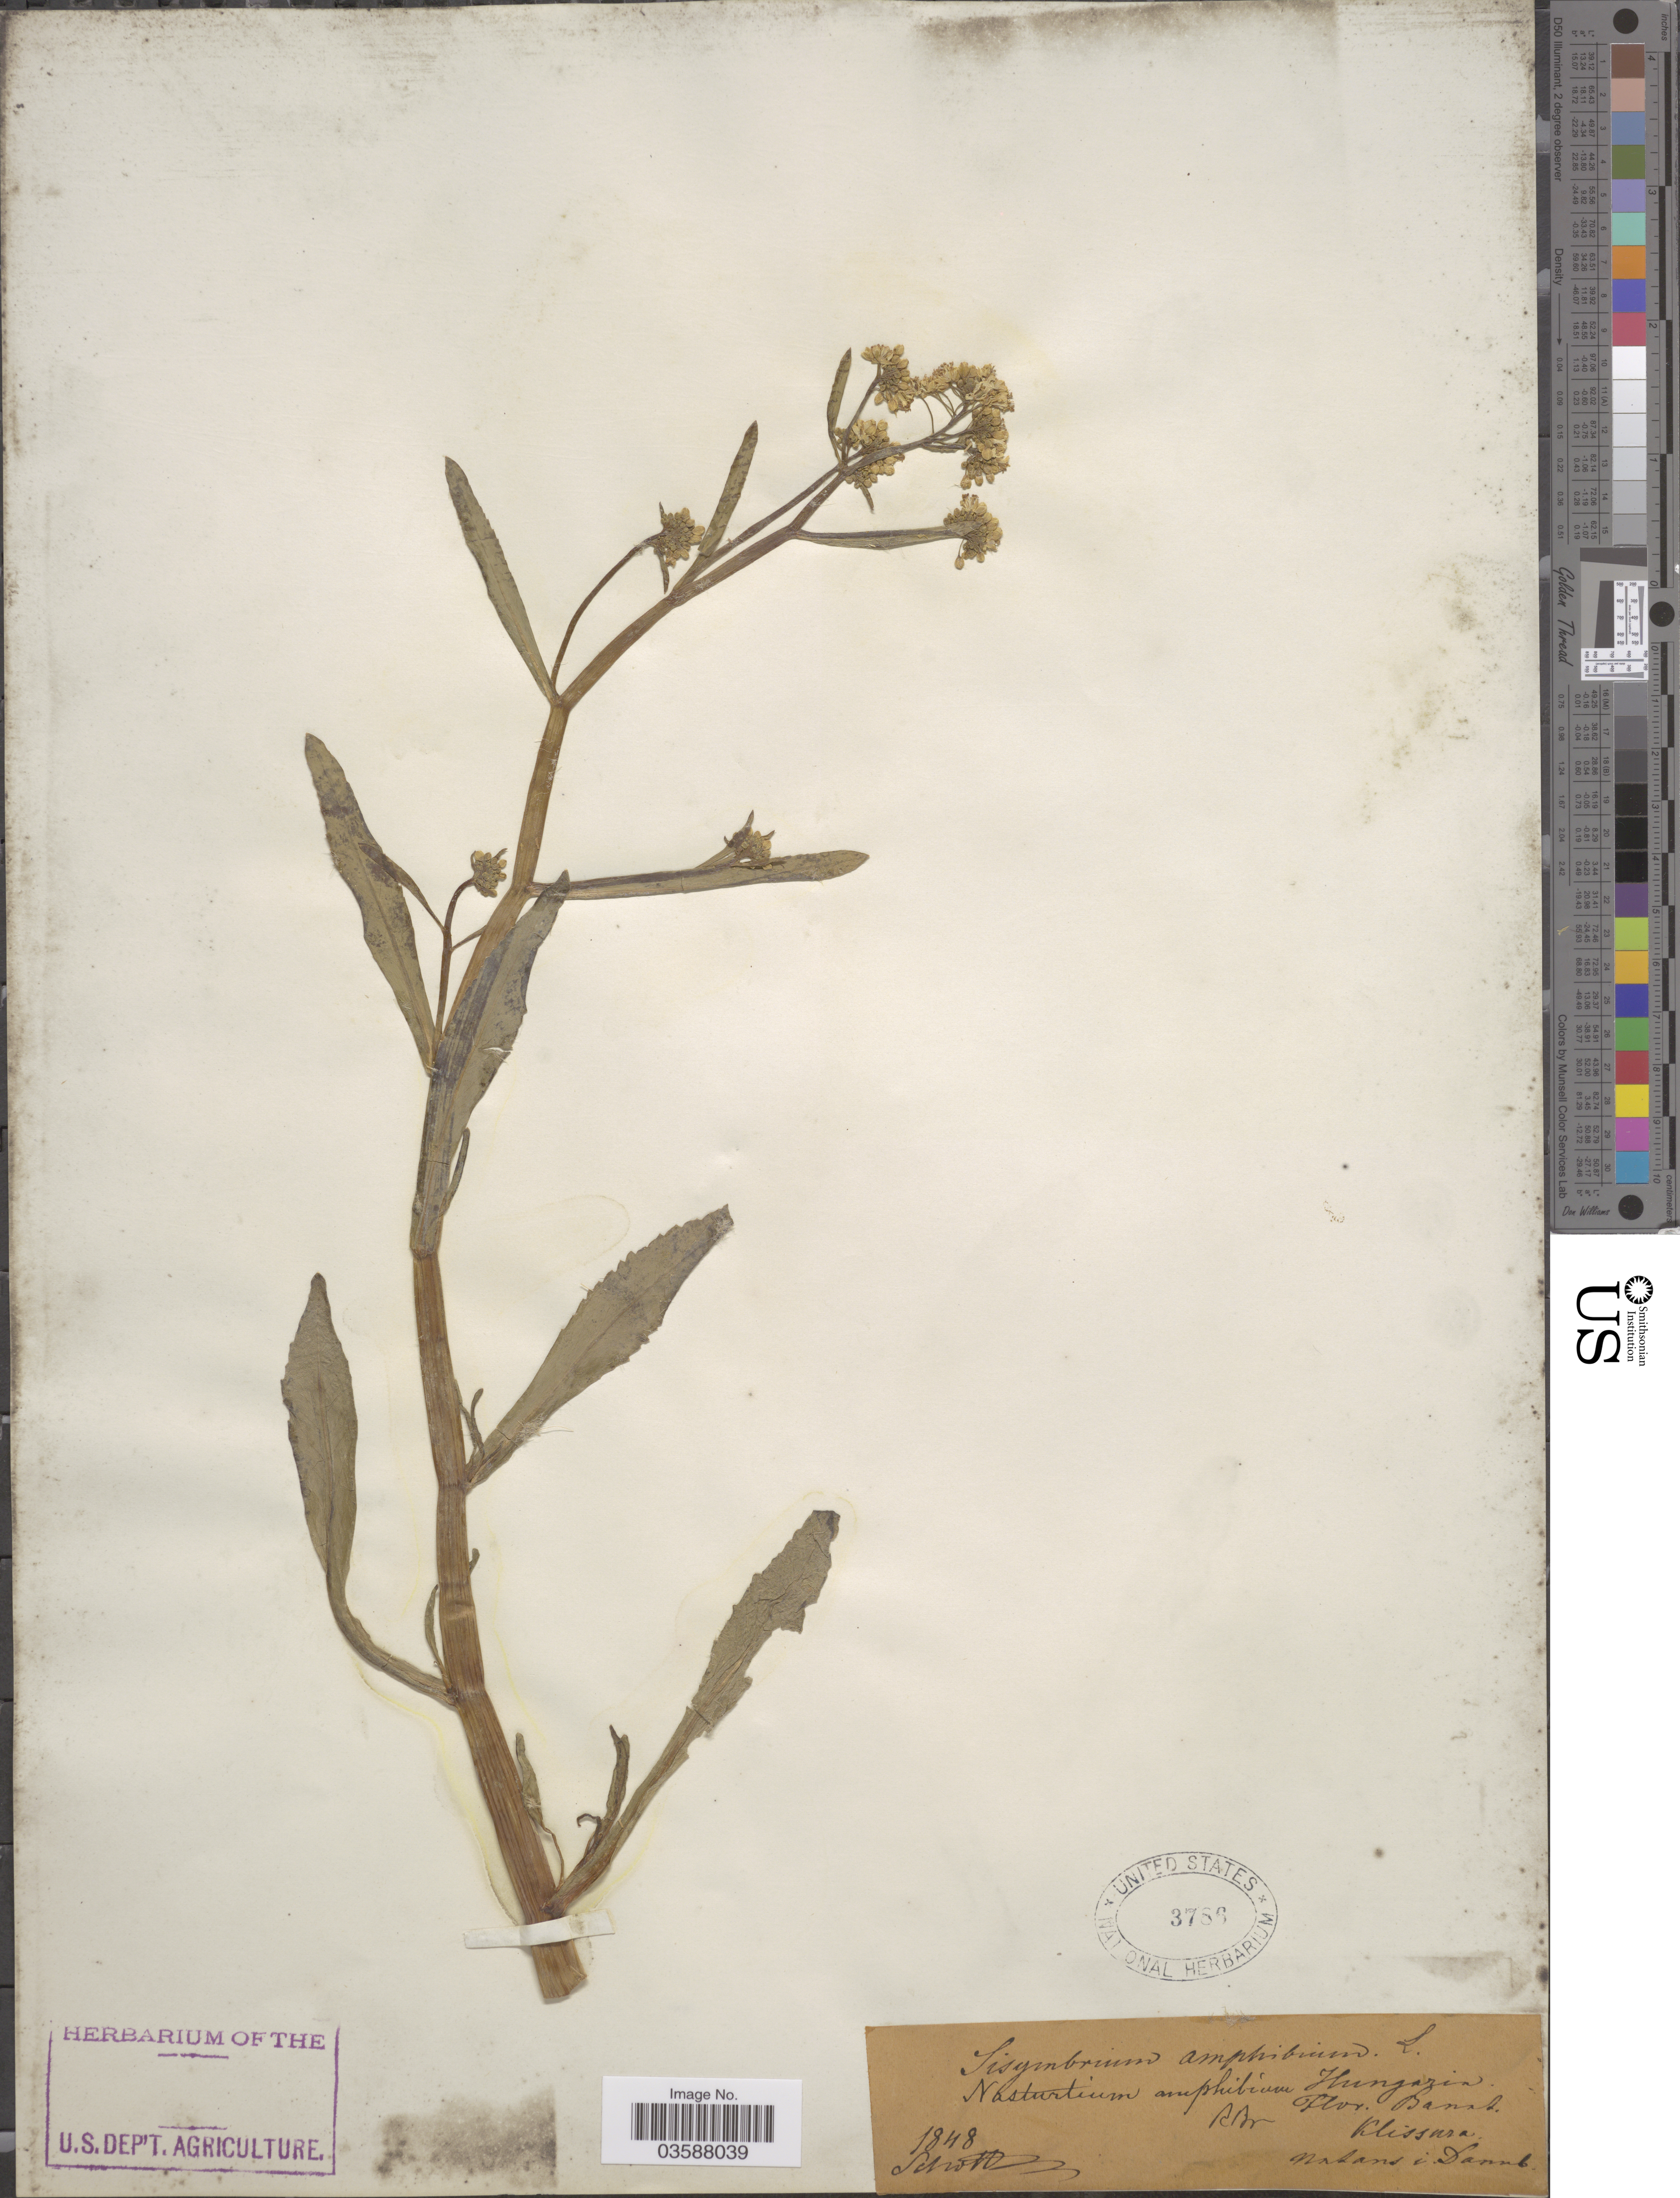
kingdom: Plantae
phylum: Tracheophyta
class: Magnoliopsida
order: Brassicales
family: Brassicaceae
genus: Rorippa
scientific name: Rorippa amphibia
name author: (L.) Besser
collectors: Schott, --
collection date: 1848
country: Hungary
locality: Banat. Klissura. Natans i Darub.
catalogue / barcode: US 3786